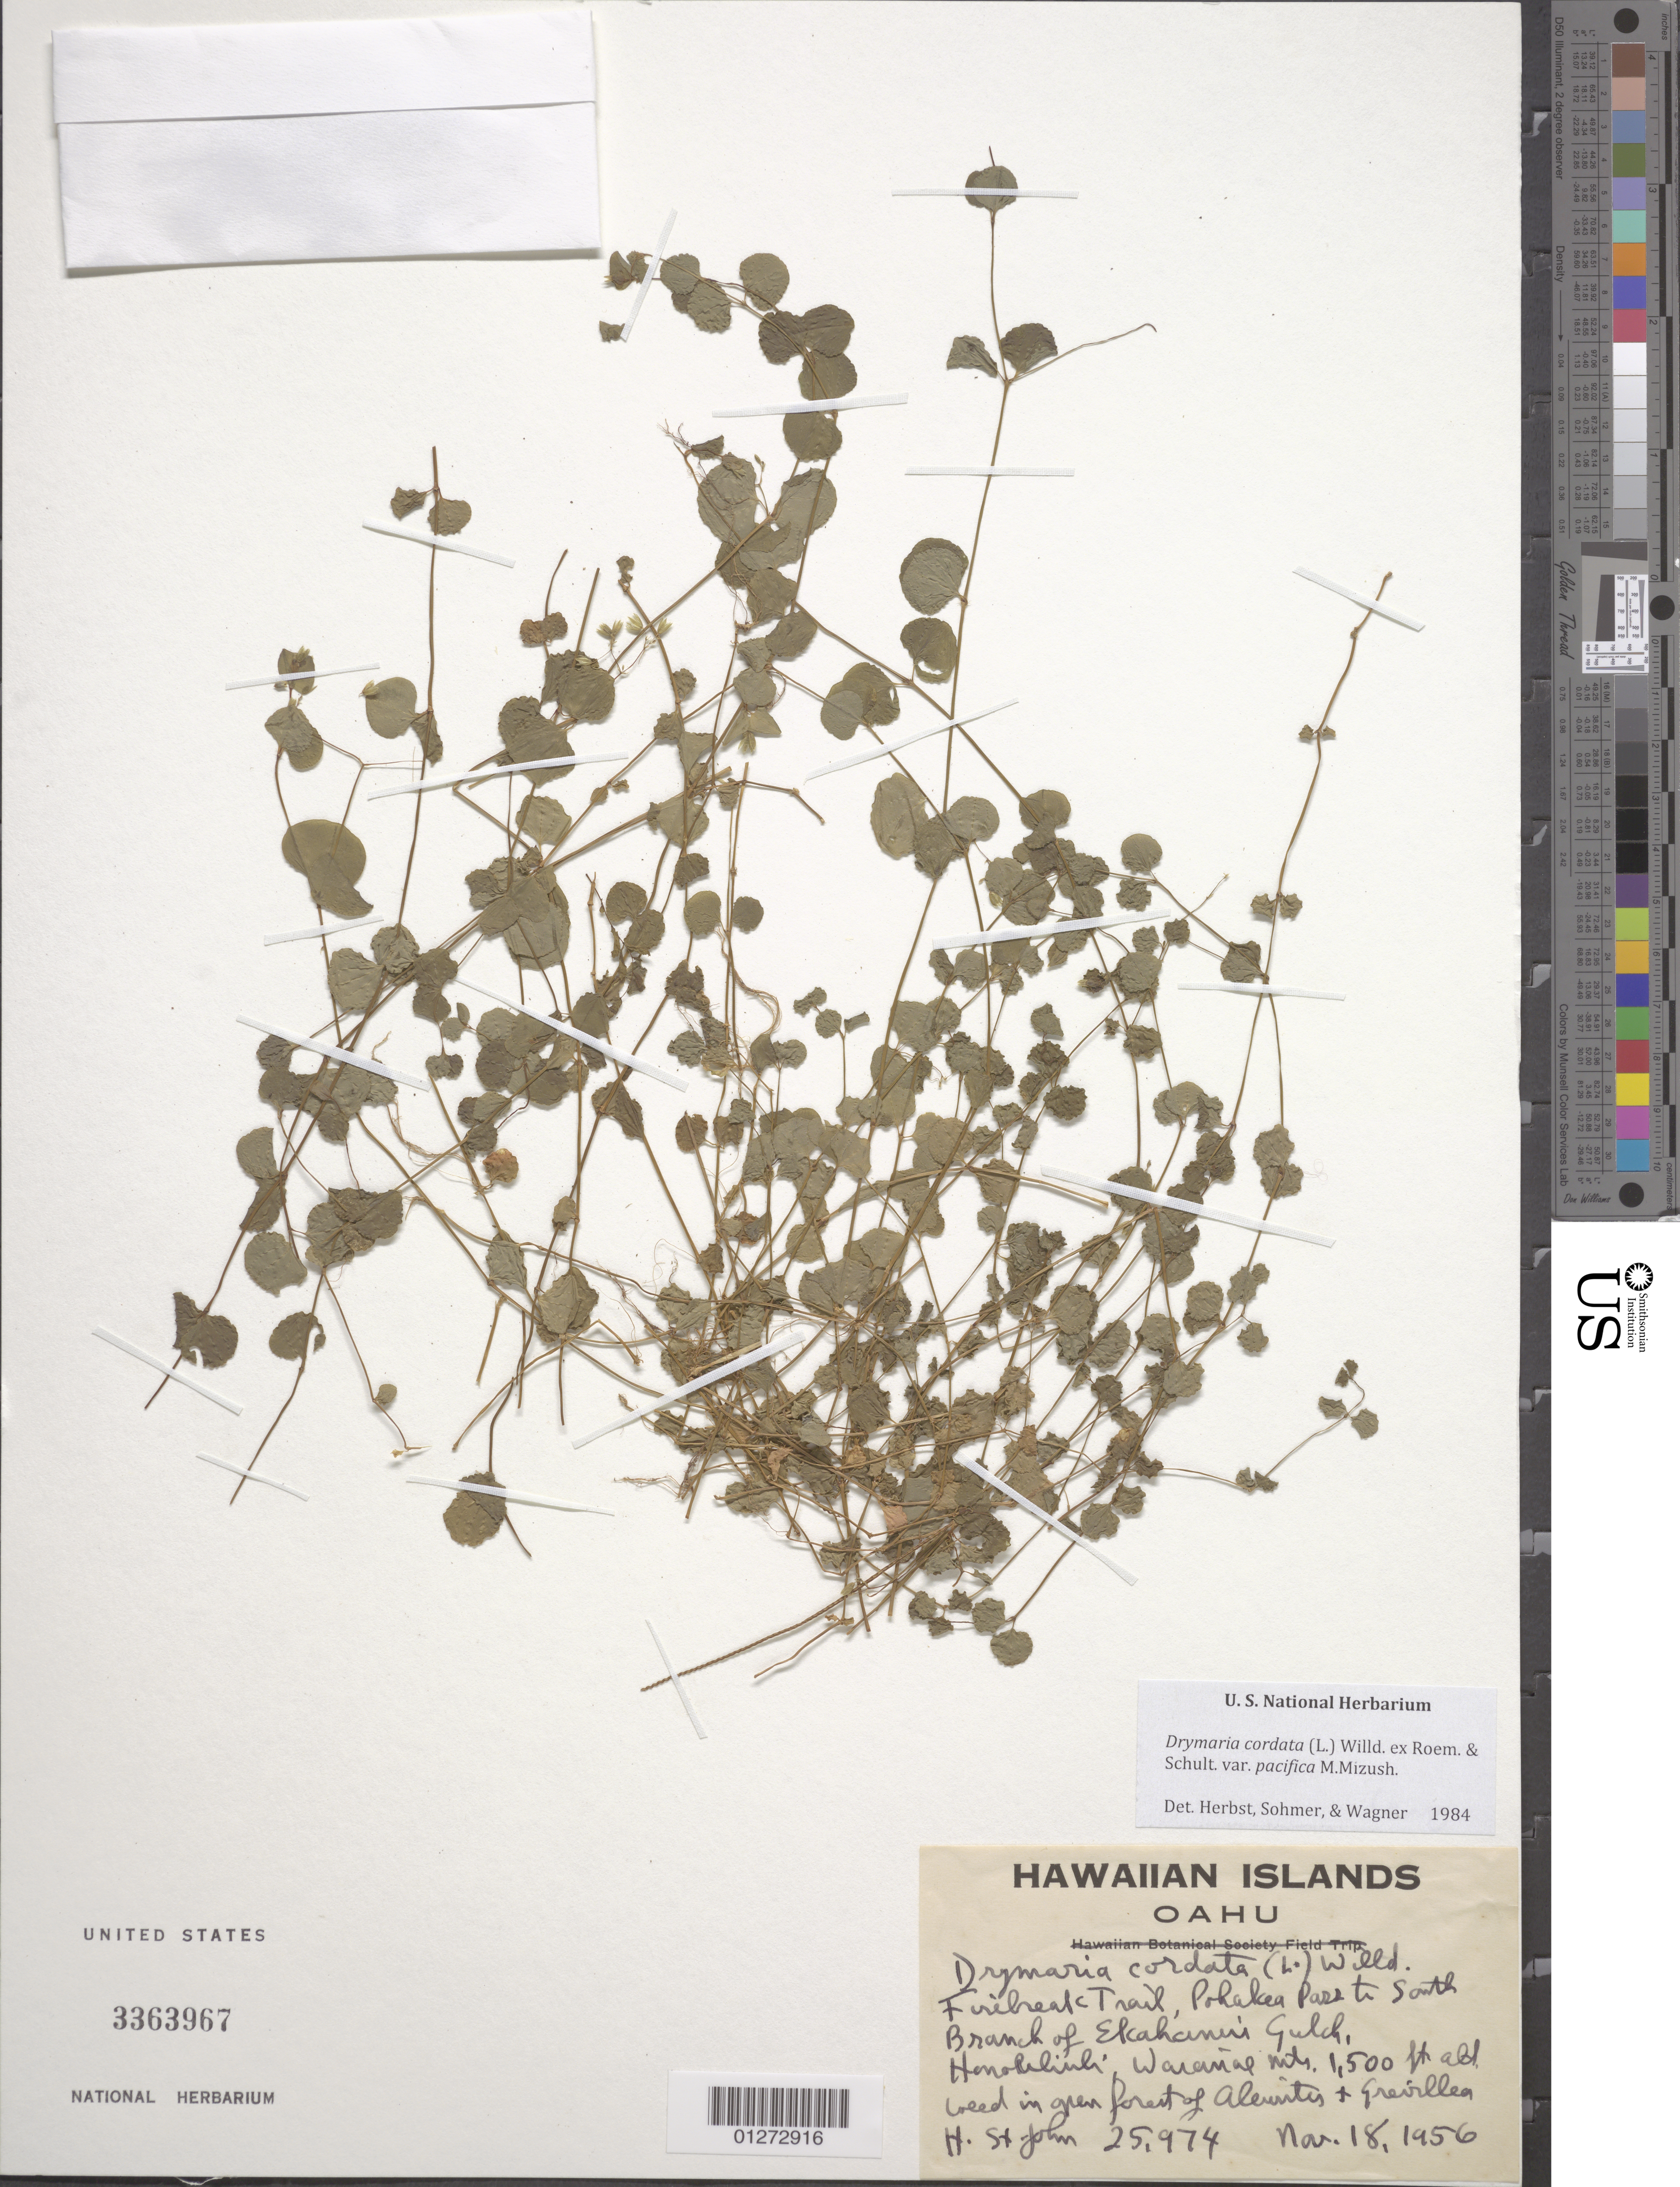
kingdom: Plantae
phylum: Tracheophyta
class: Magnoliopsida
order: Caryophyllales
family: Caryophyllaceae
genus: Drymaria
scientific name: Drymaria cordata var. pacifica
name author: M. Mizush.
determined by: Herbst, D. R.; Sohmer, S. H.; Wagner, W. L.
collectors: H. St. John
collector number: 25974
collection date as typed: Nov. 18, 1956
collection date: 1956-11-18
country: United States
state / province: Hawaii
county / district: Honolulu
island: Oahu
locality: Firehead Trail, Pohakea Pass to South Branch of Elcahcinni Gulch, Honouliuli, Waiainae Mts.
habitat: Forest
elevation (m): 457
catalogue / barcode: US 3363967